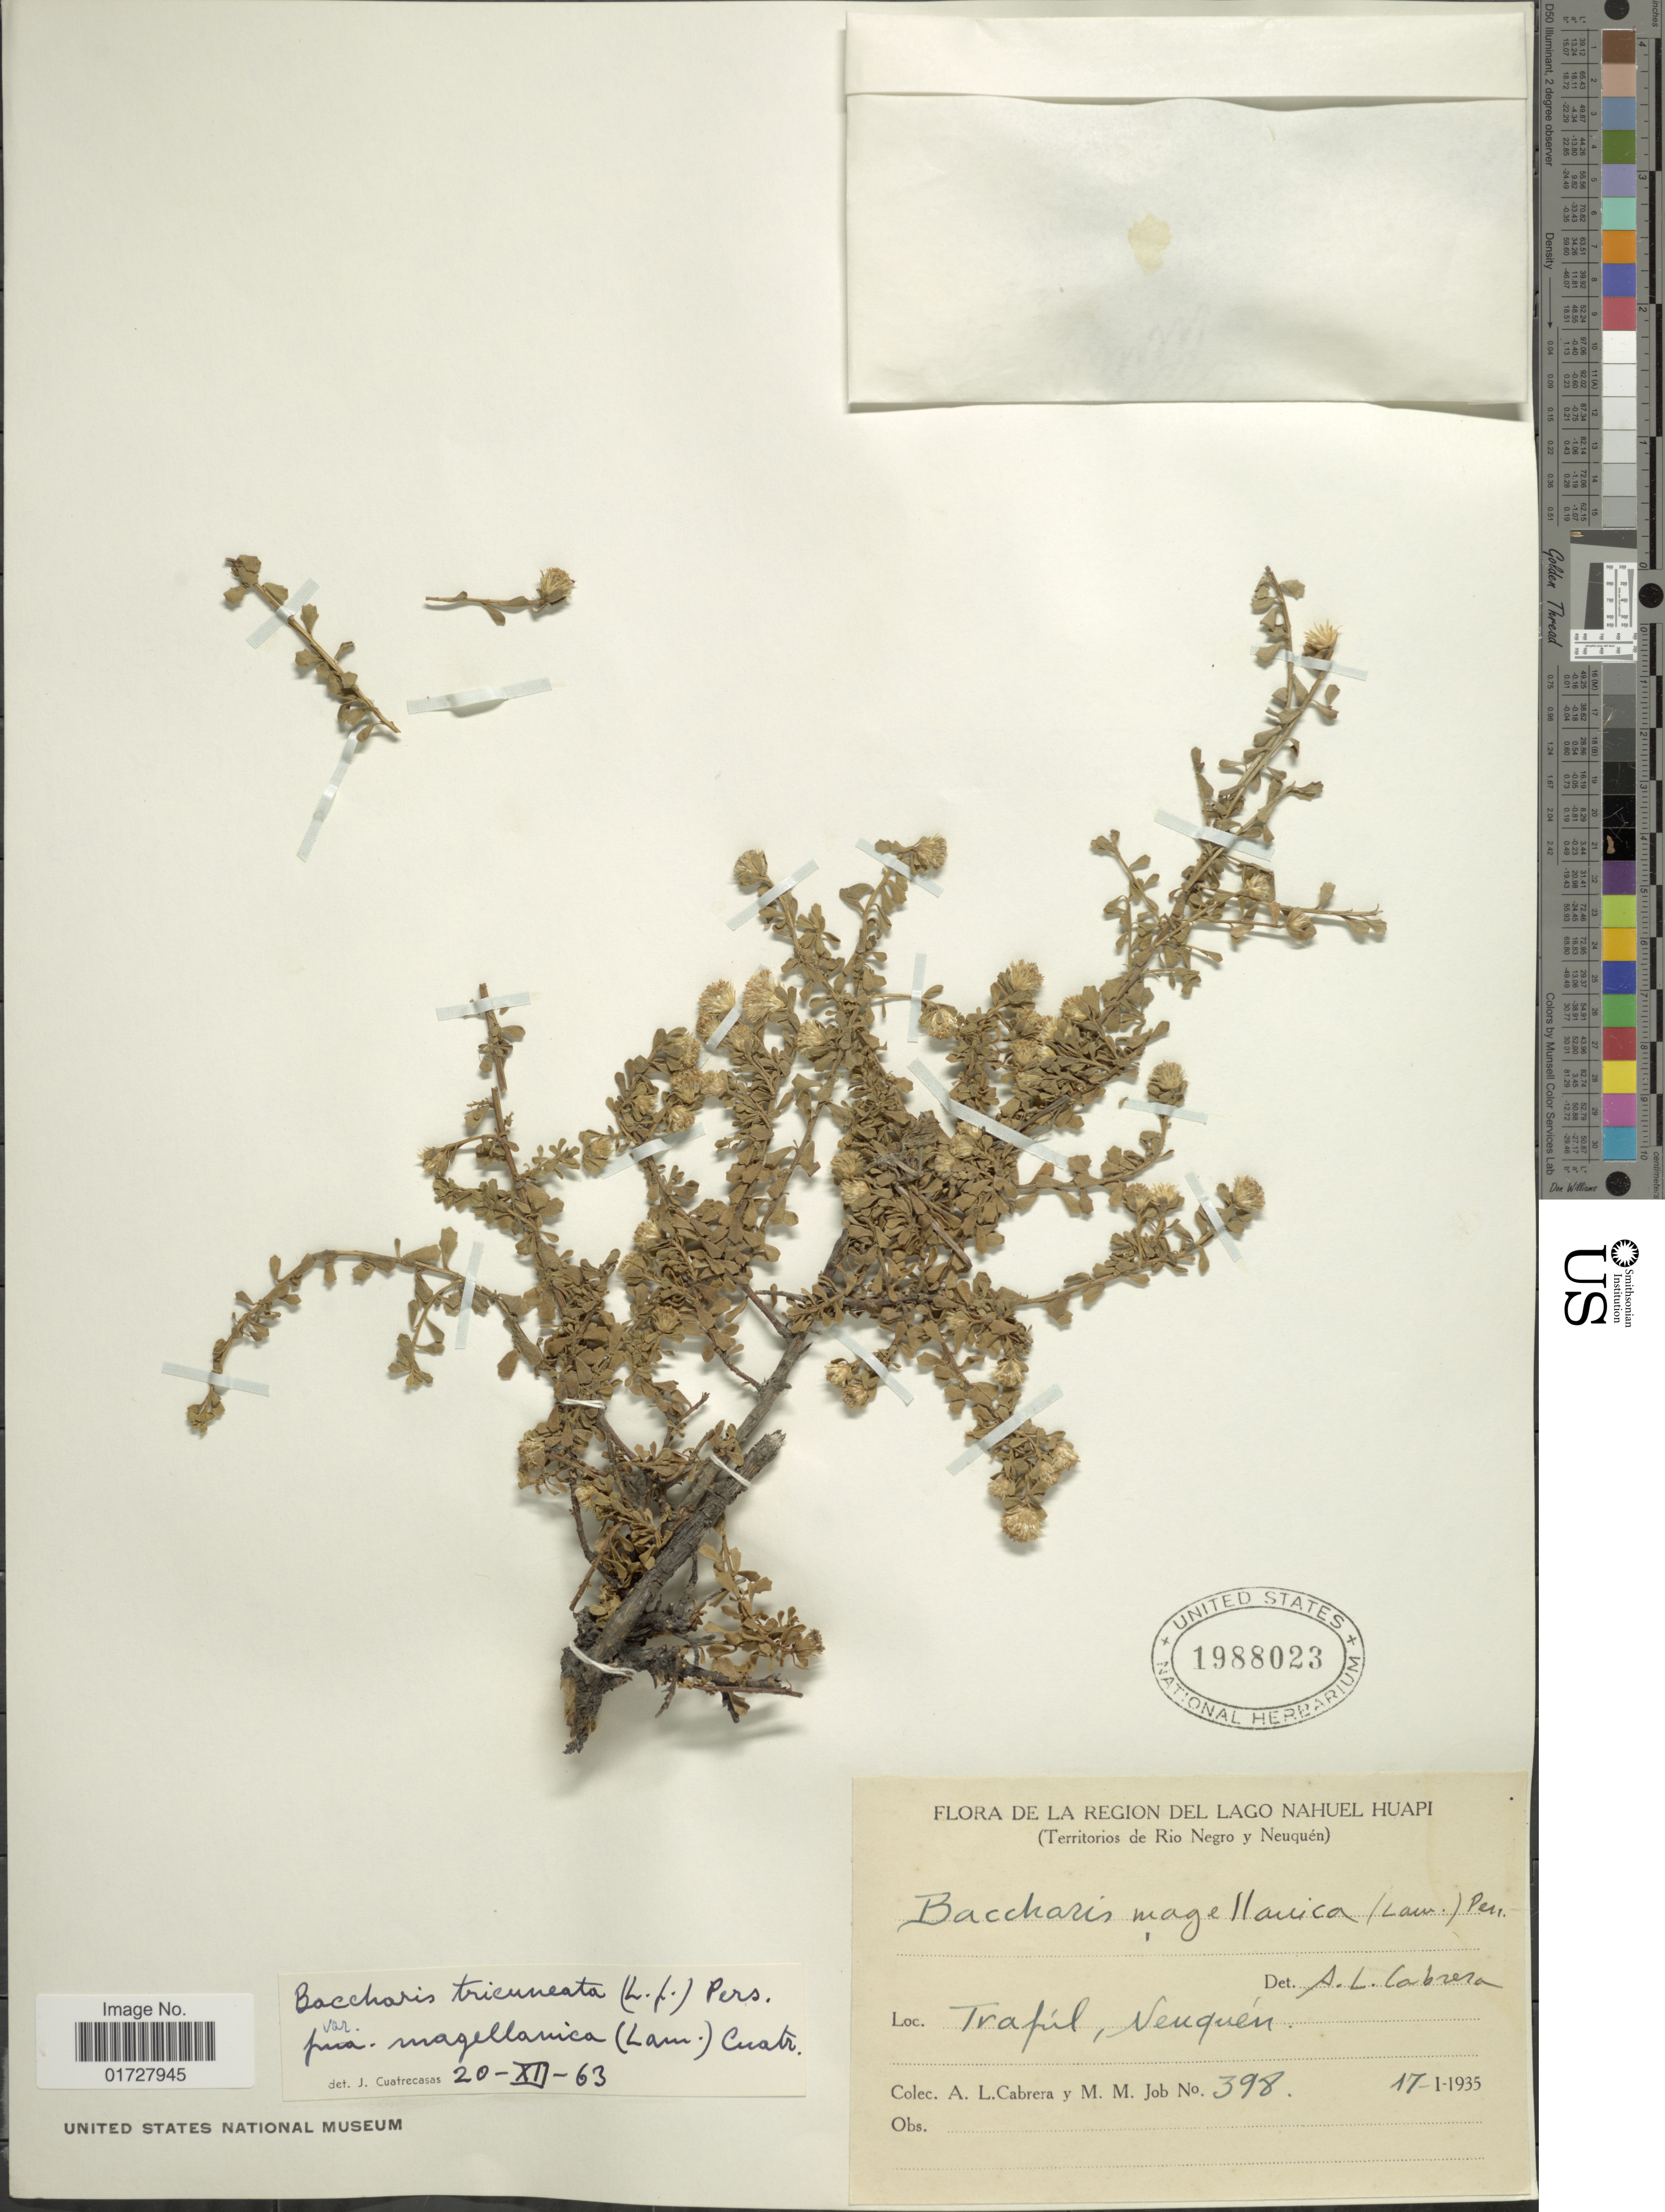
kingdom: Plantae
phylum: Tracheophyta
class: Magnoliopsida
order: Asterales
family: Asteraceae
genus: Baccharis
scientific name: Baccharis tricuneata var. magellanica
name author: (Lam.) Cuatrec.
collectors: A. L. Cabrera & M. Job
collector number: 398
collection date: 1935-01-17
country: Argentina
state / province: Neuquen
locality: Region del Lago Nahuel Huapi, Traful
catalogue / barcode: US 1988023